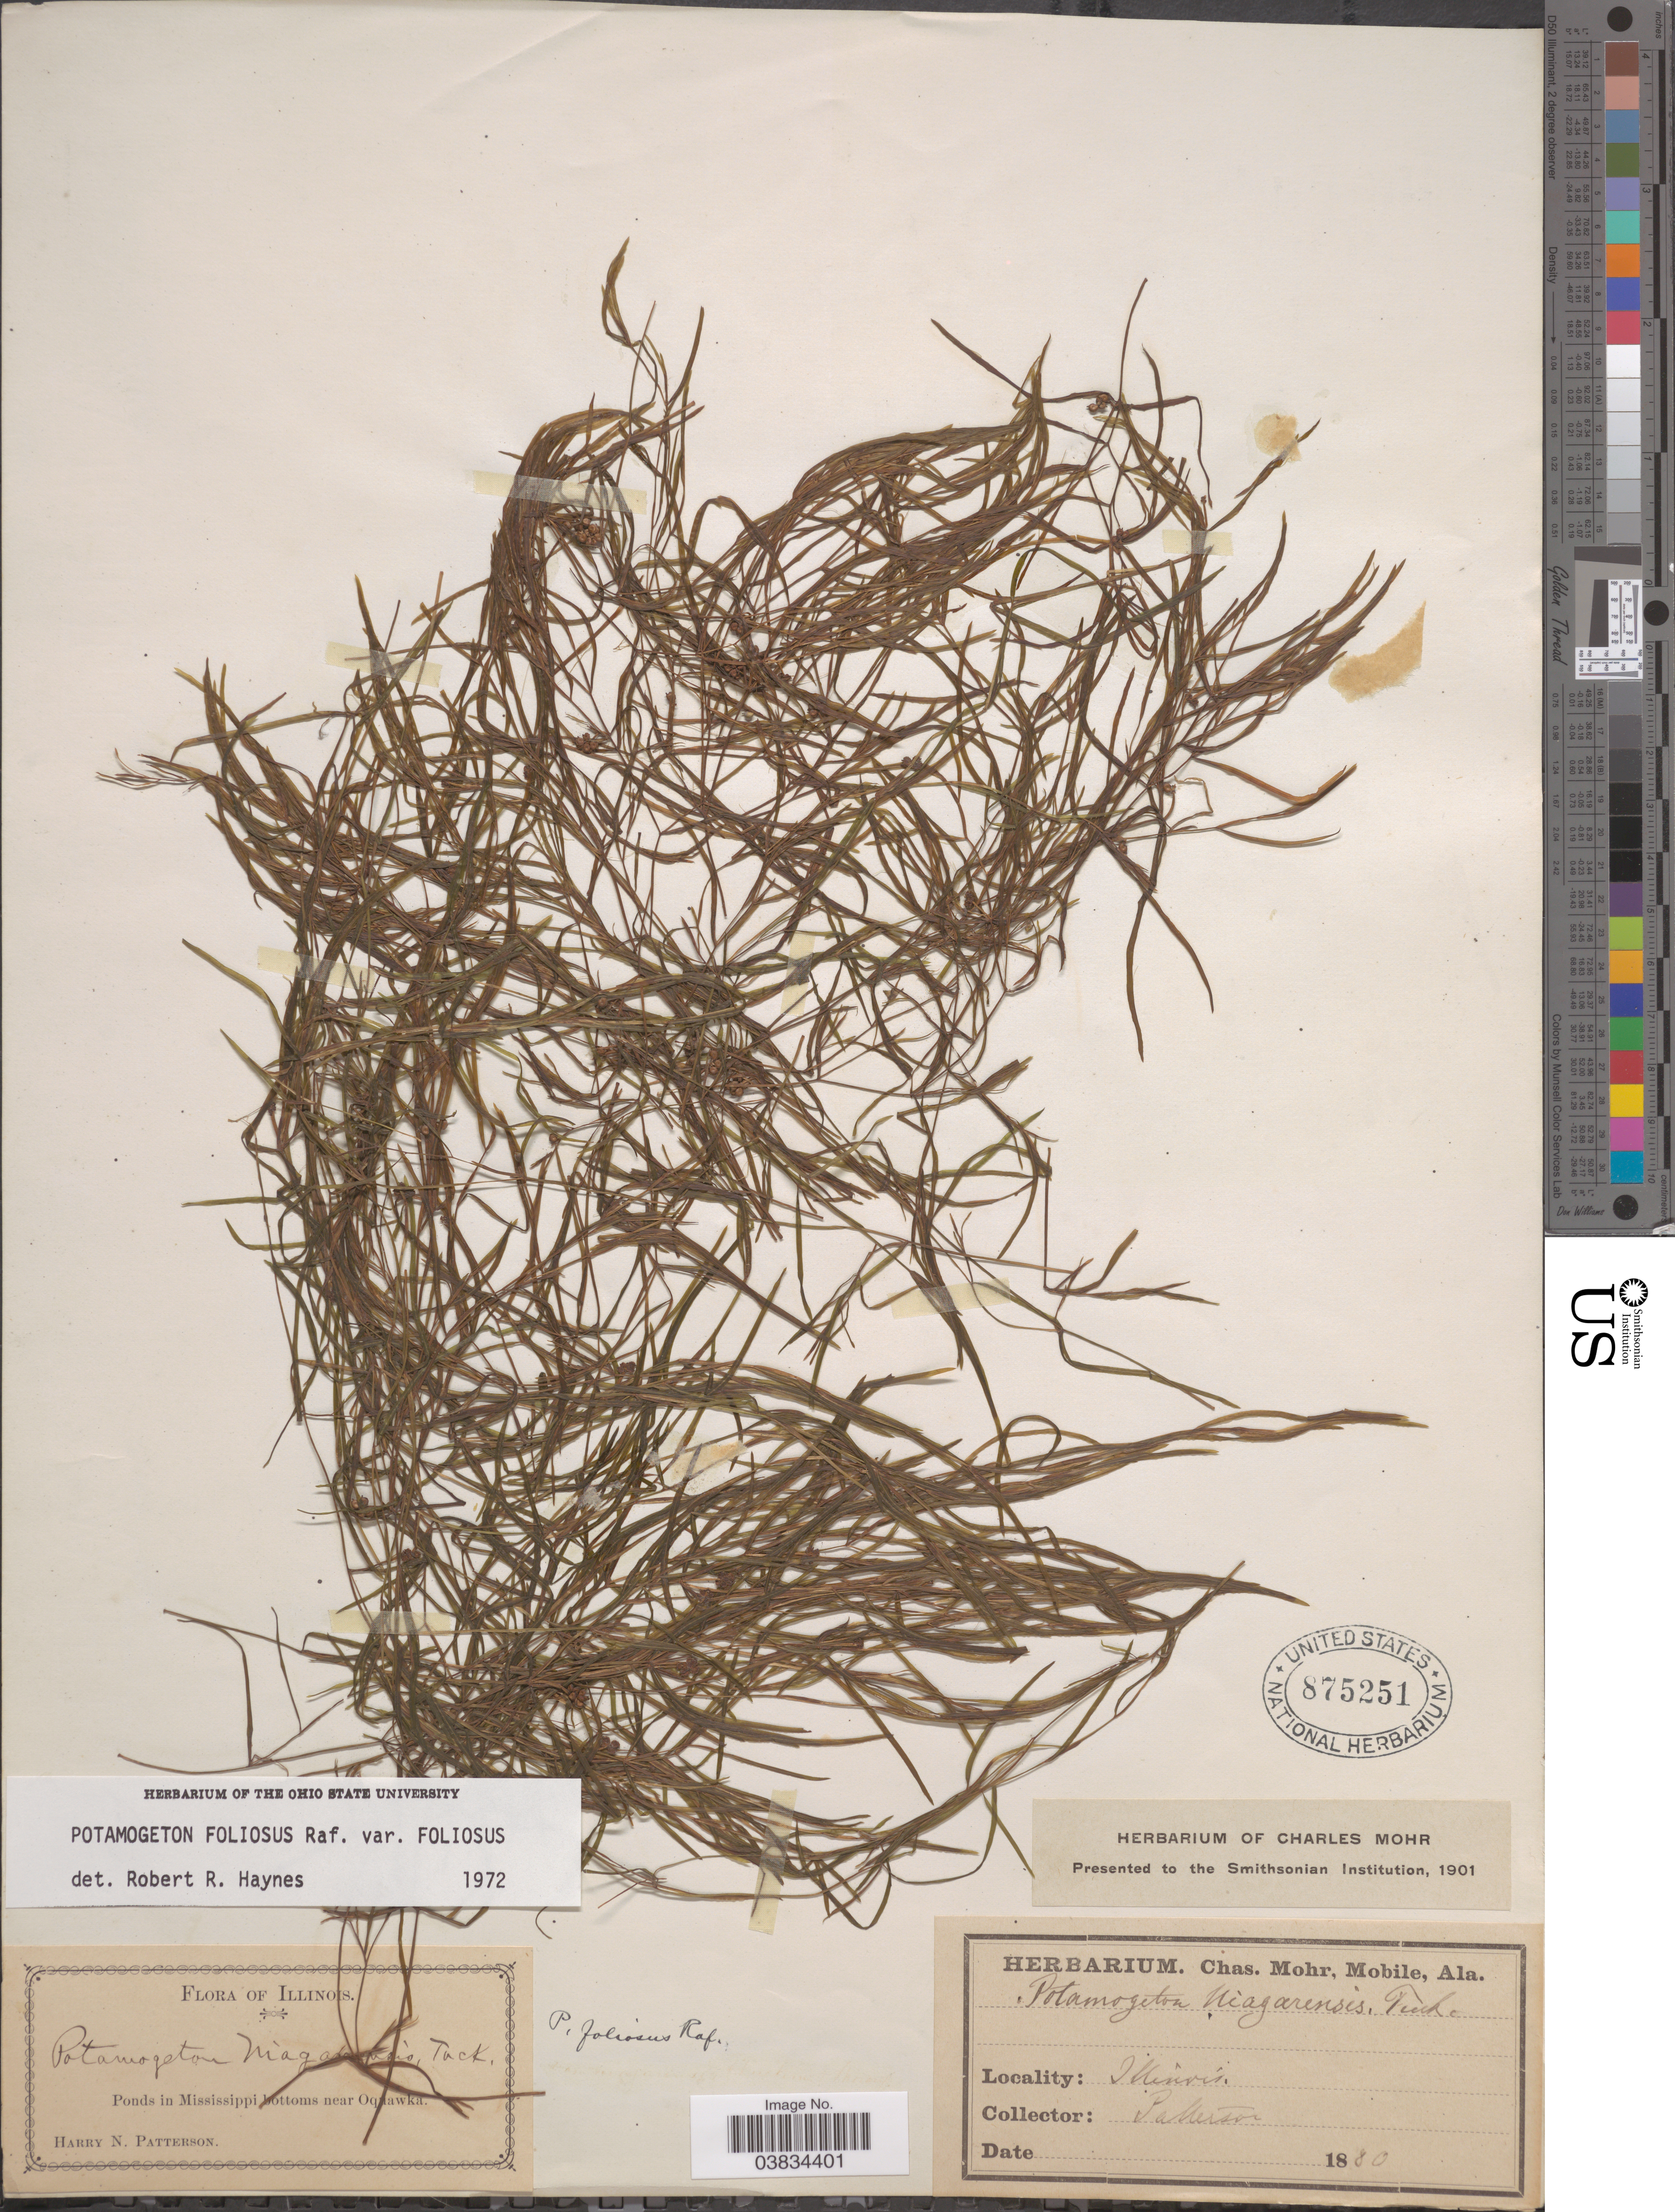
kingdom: Plantae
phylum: Tracheophyta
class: Liliopsida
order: Alismatales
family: Potamogetonaceae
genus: Potamogeton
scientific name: Potamogeton foliosus var. foliosus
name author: Raf.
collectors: H. N. Patterson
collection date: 1880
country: United States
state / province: Illinois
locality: Ponds in Mississippi bottoms near Oquawka.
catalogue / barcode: US 875251